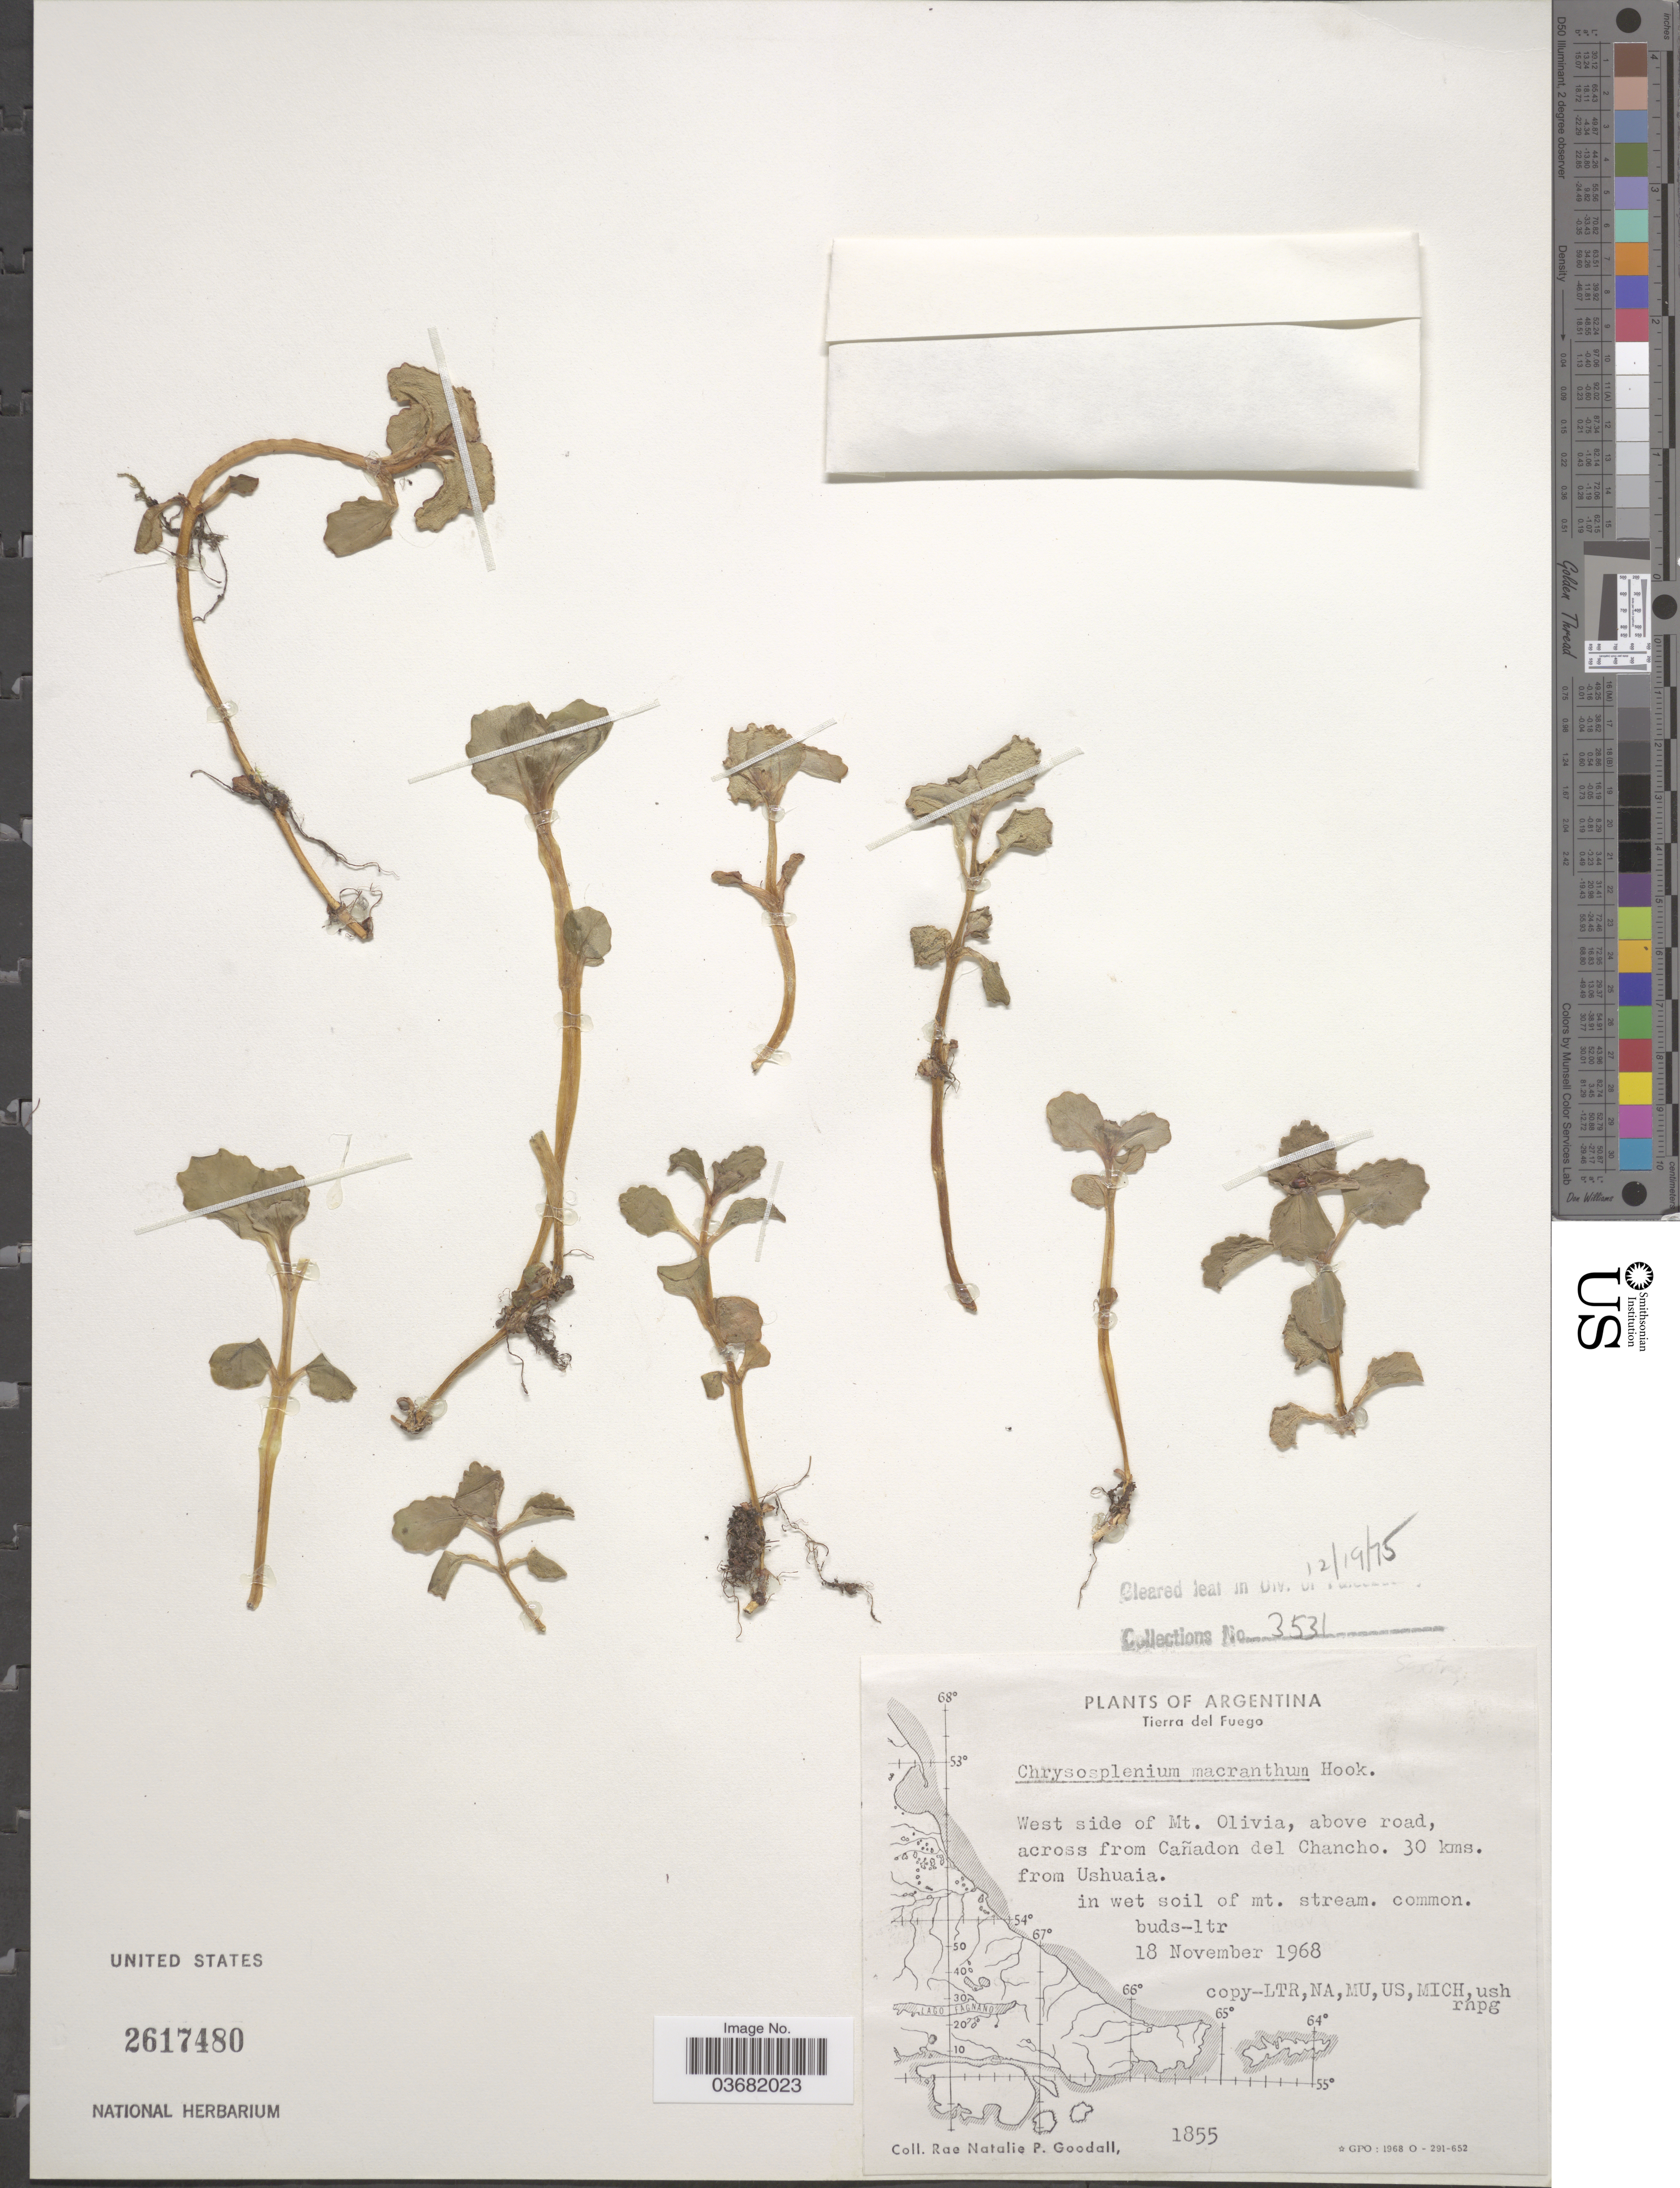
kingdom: Plantae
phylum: Tracheophyta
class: Magnoliopsida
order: Saxifragales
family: Saxifragaceae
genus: Chrysosplenium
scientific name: Chrysosplenium macranthum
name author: Hook.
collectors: R. Goodall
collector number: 1855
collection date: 1968-11-18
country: Argentina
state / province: Tierra del Fuego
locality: West side of Mt. Olivia, above road, across from Cañadon del Chancho. 30 kms. from Ushuaia.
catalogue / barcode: US 2617480